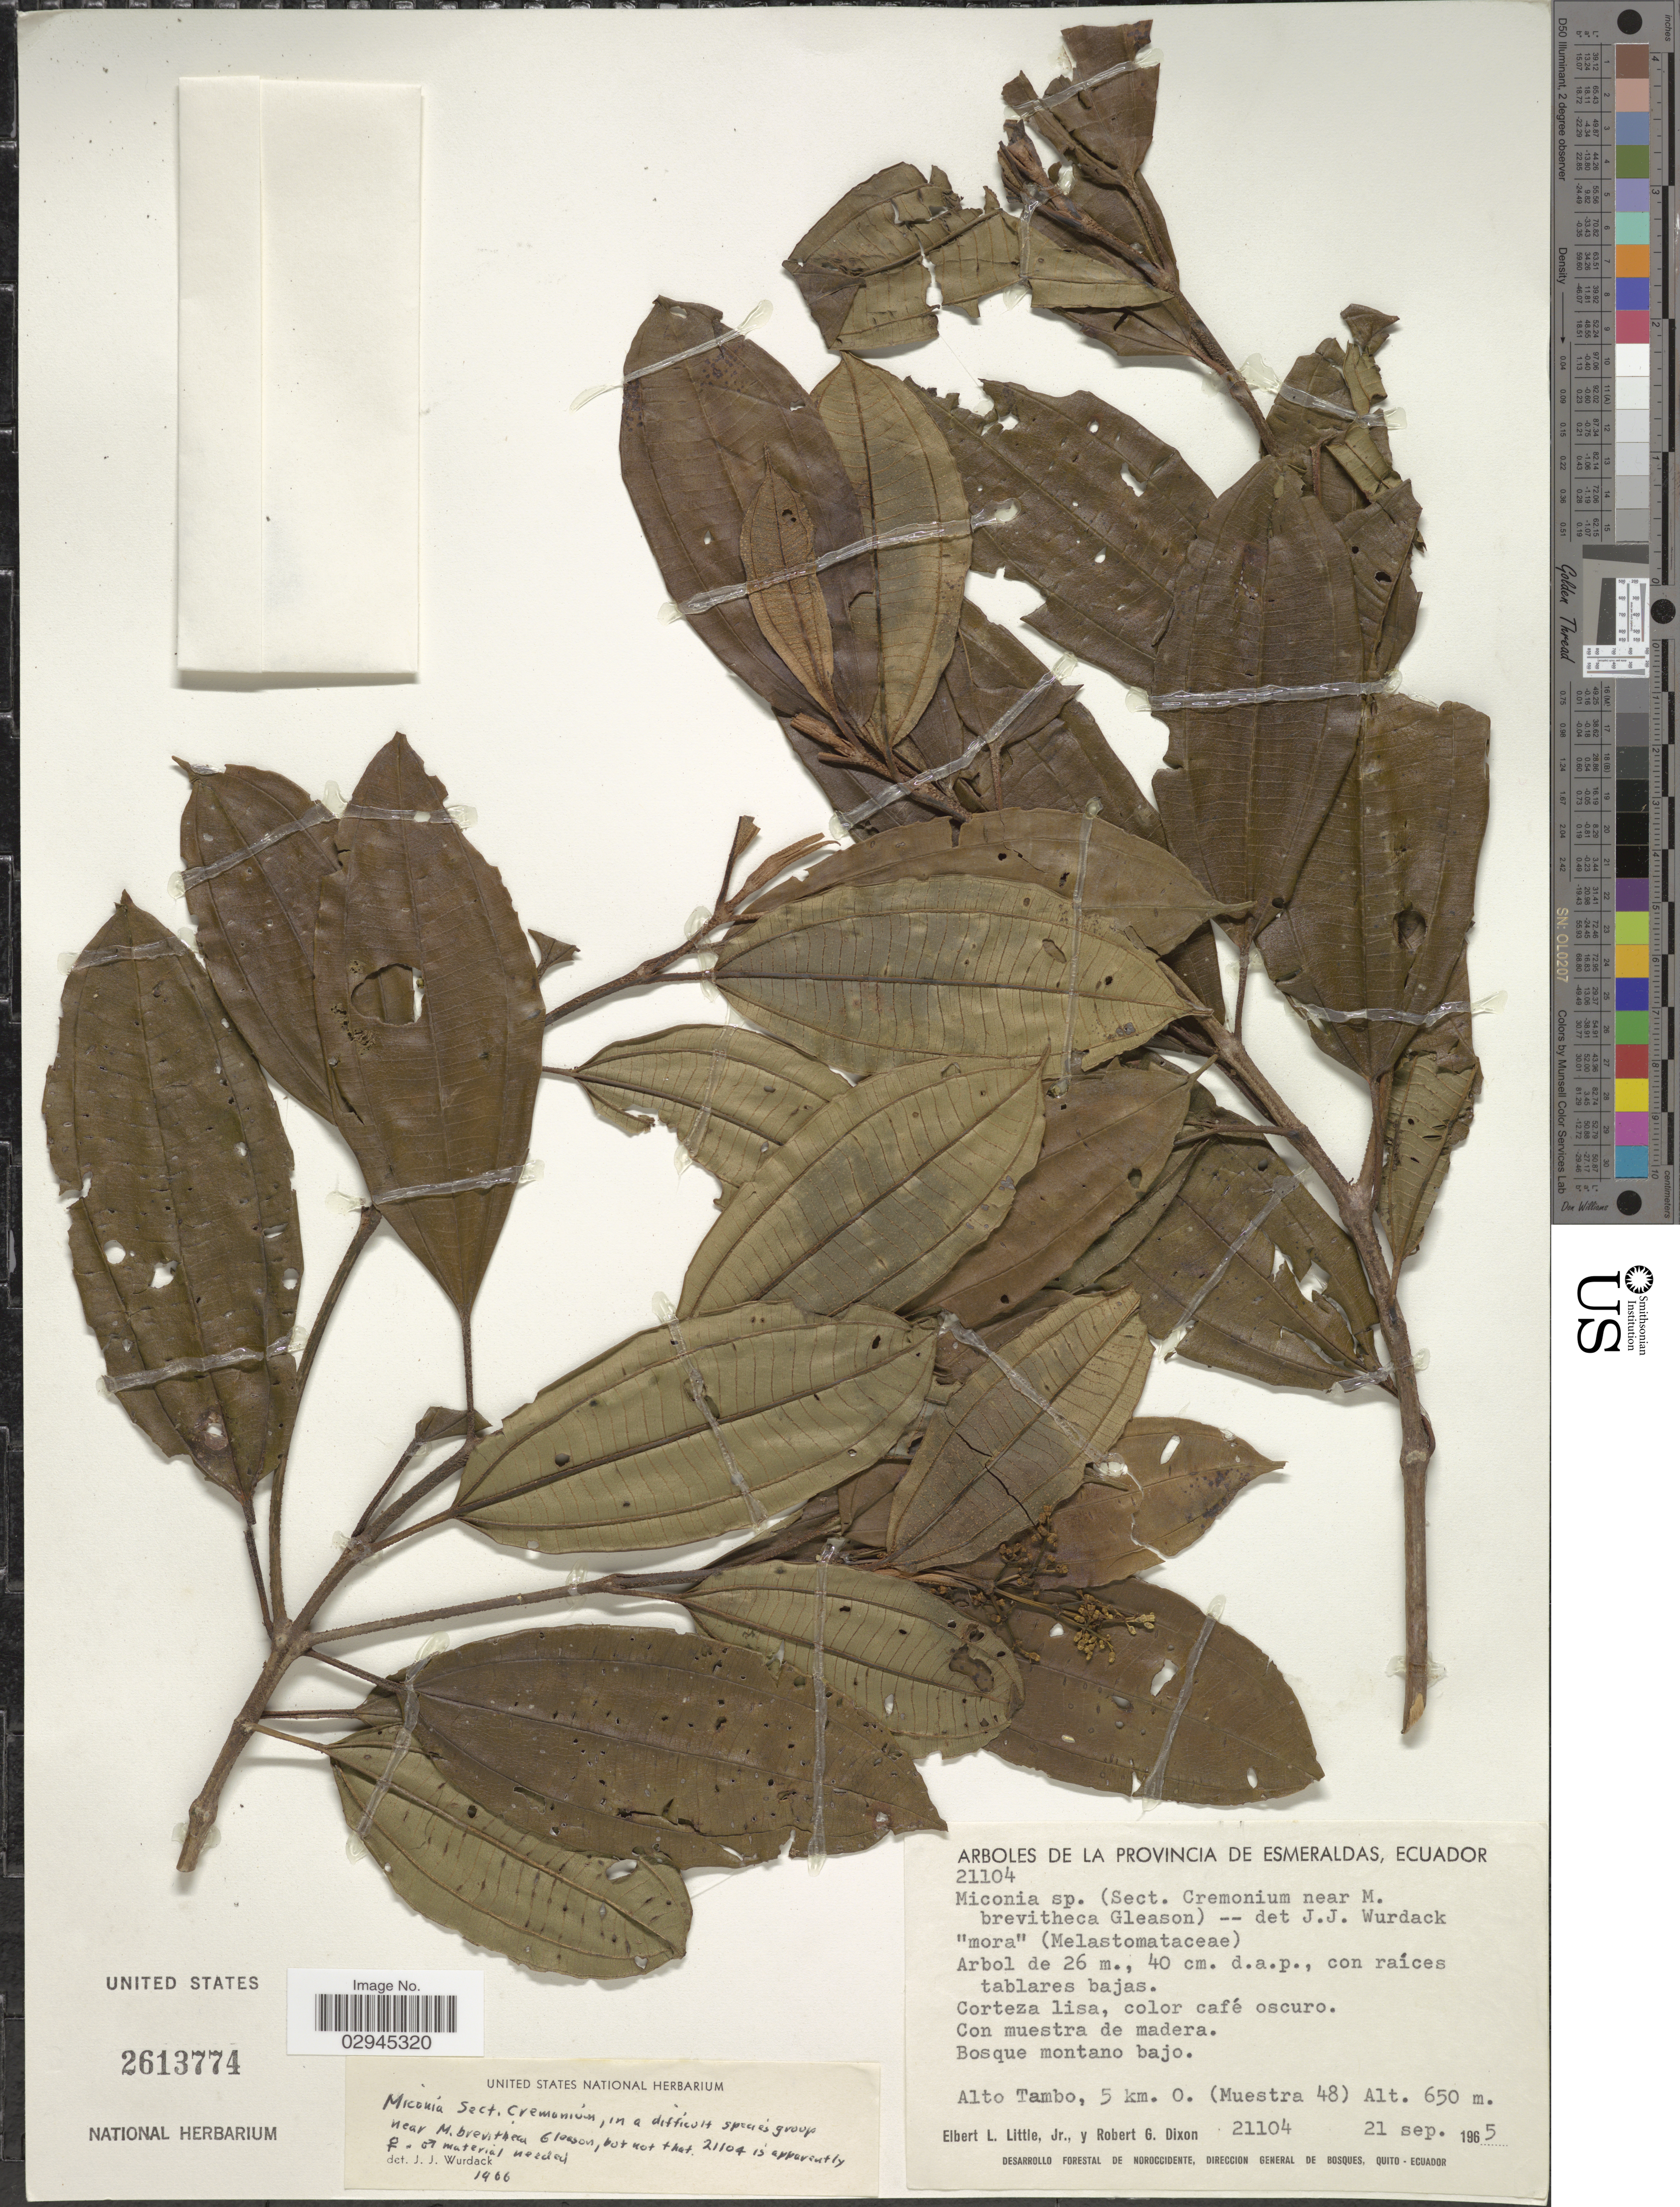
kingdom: Plantae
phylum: Tracheophyta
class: Magnoliopsida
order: Myrtales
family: Melastomataceae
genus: Miconia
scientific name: Miconia sp.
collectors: E. L. Little & R. G. Dixon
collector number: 21104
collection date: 1965-09-21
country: Ecuador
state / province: Esmeraldas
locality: Bosque montano bajo. Alto Tambo, 5 km. O. (Muestra 48).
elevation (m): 650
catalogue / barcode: US 2613774